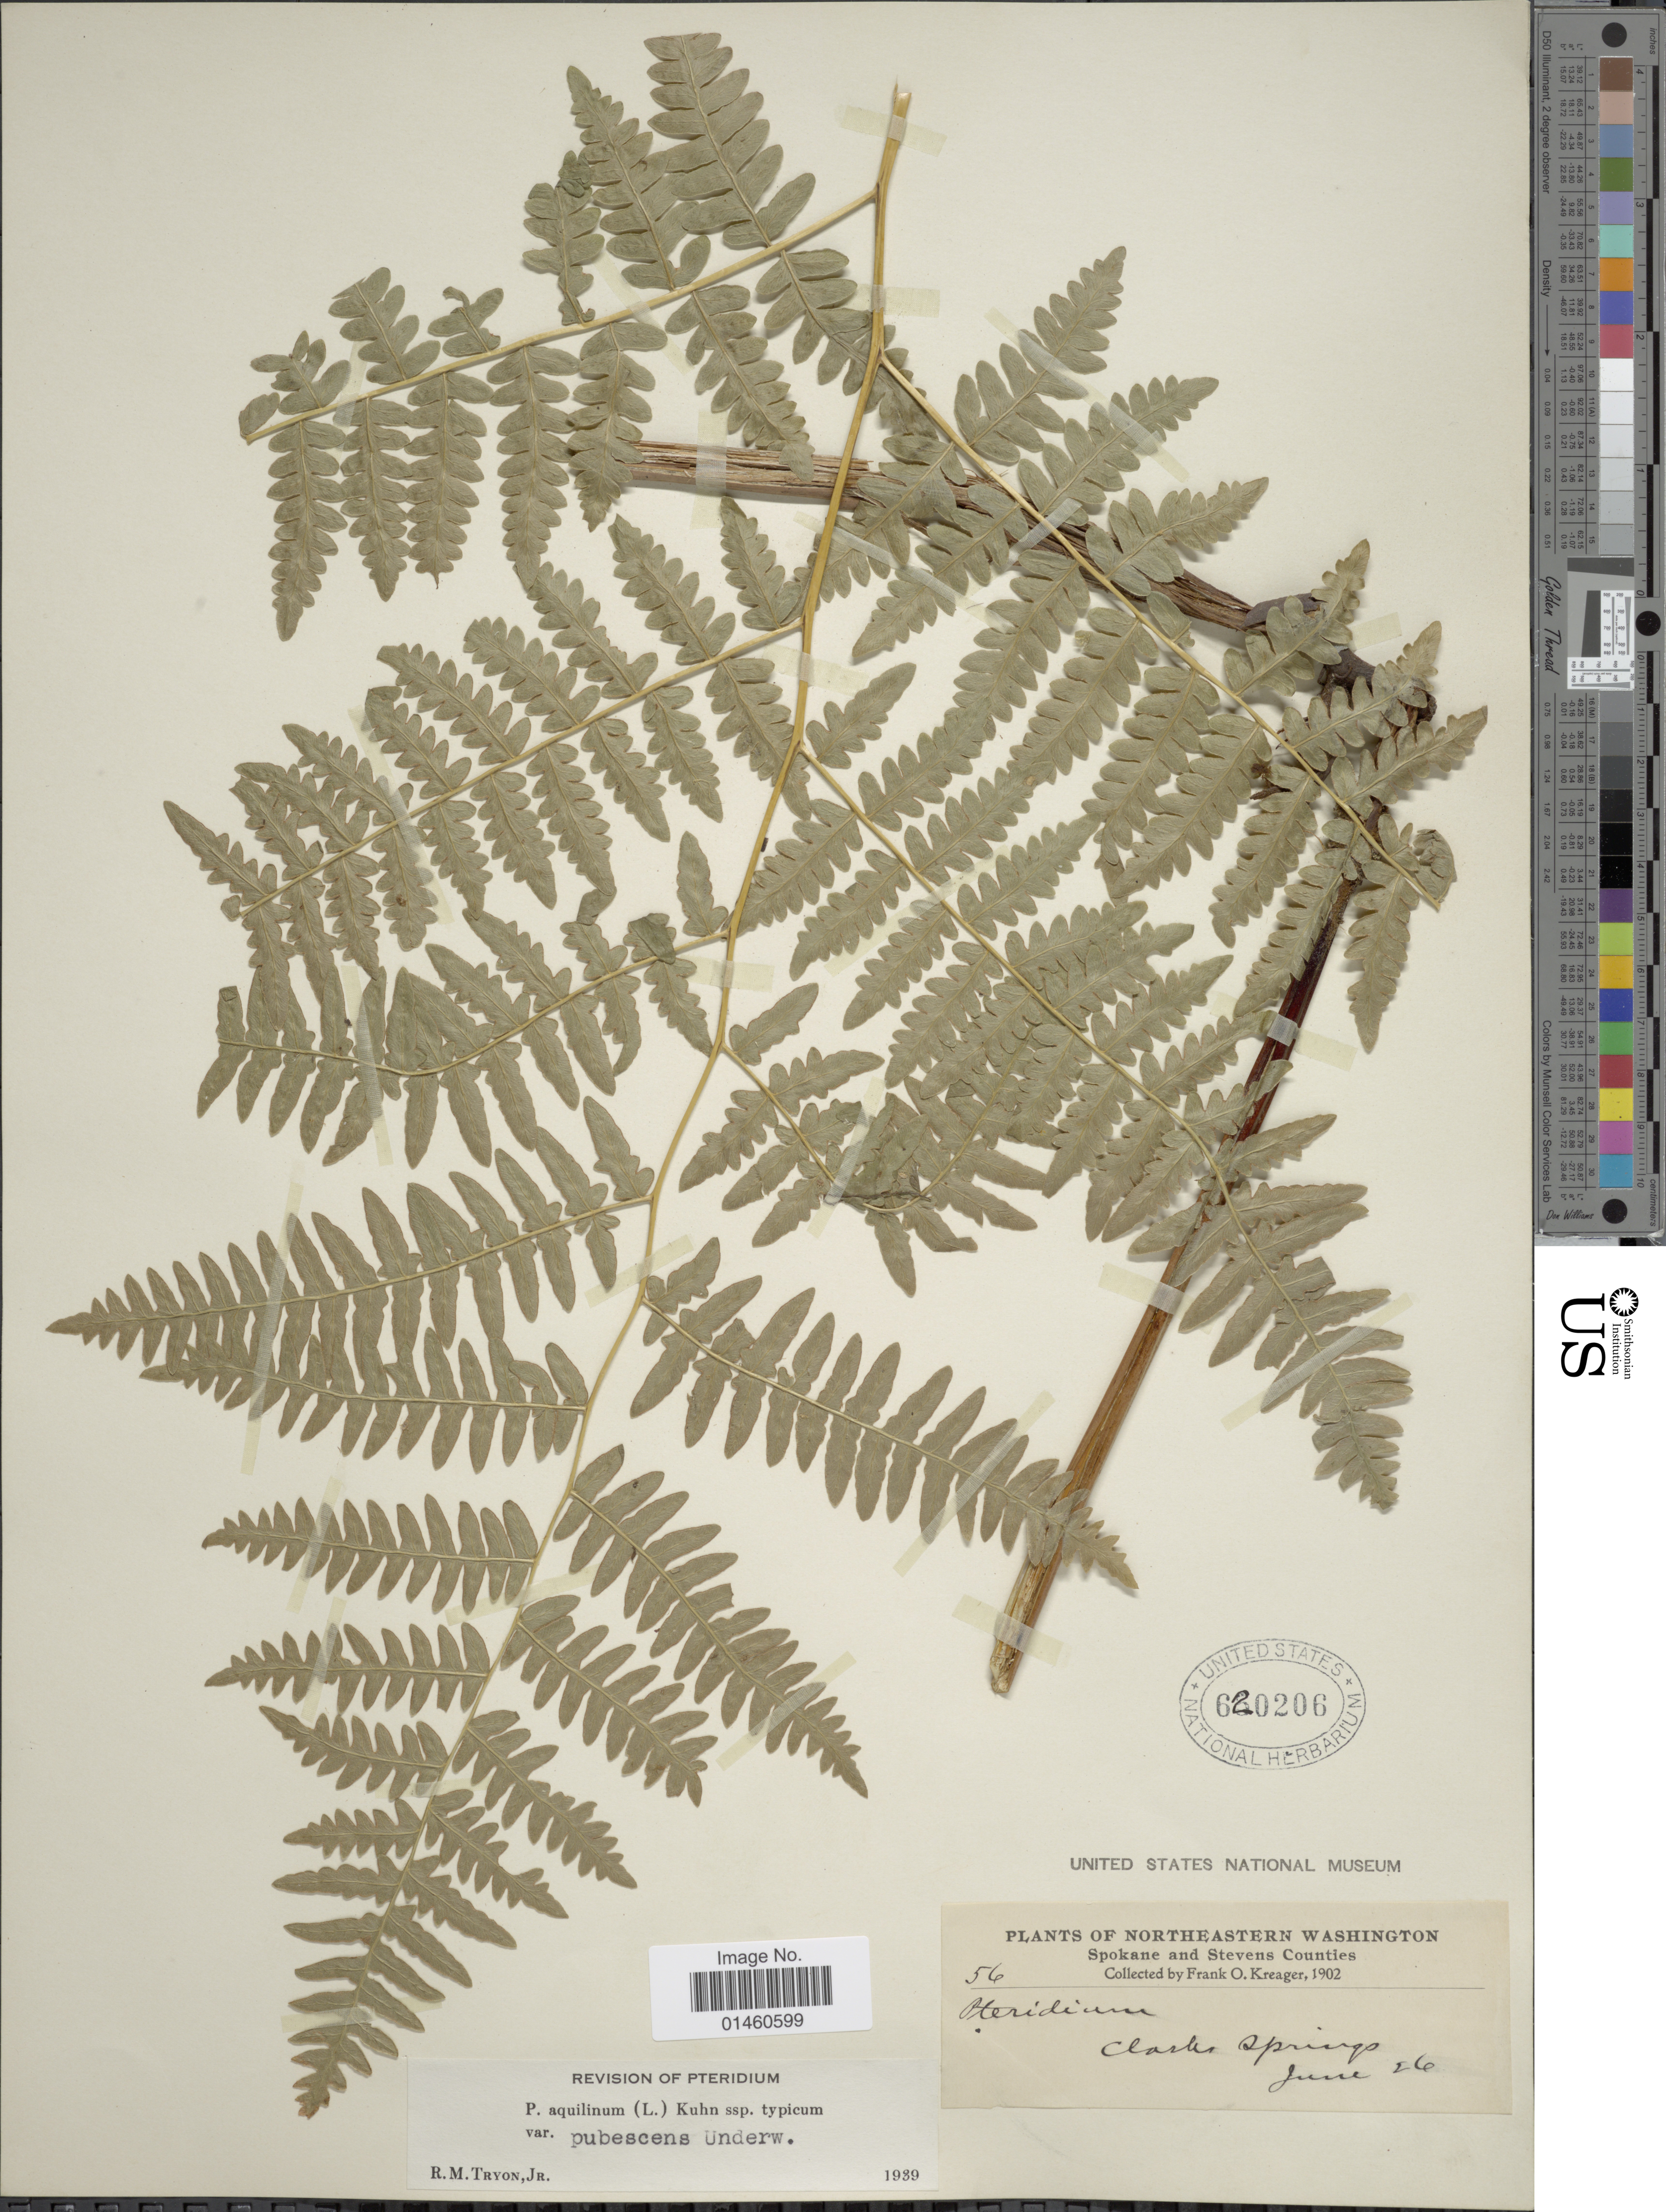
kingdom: Plantae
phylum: Tracheophyta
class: Polypodiopsida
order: Polypodiales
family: Dennstaedtiaceae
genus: Pteridium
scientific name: Pteridium pubescens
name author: (Underw.) Christenh.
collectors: F. Kreager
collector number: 56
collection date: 1902-06-26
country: United States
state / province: Washington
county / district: Spokane / Stevens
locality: Northeastern Washingtin, Spokane and Stevens Counties, Clarks Springs.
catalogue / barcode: US 620206